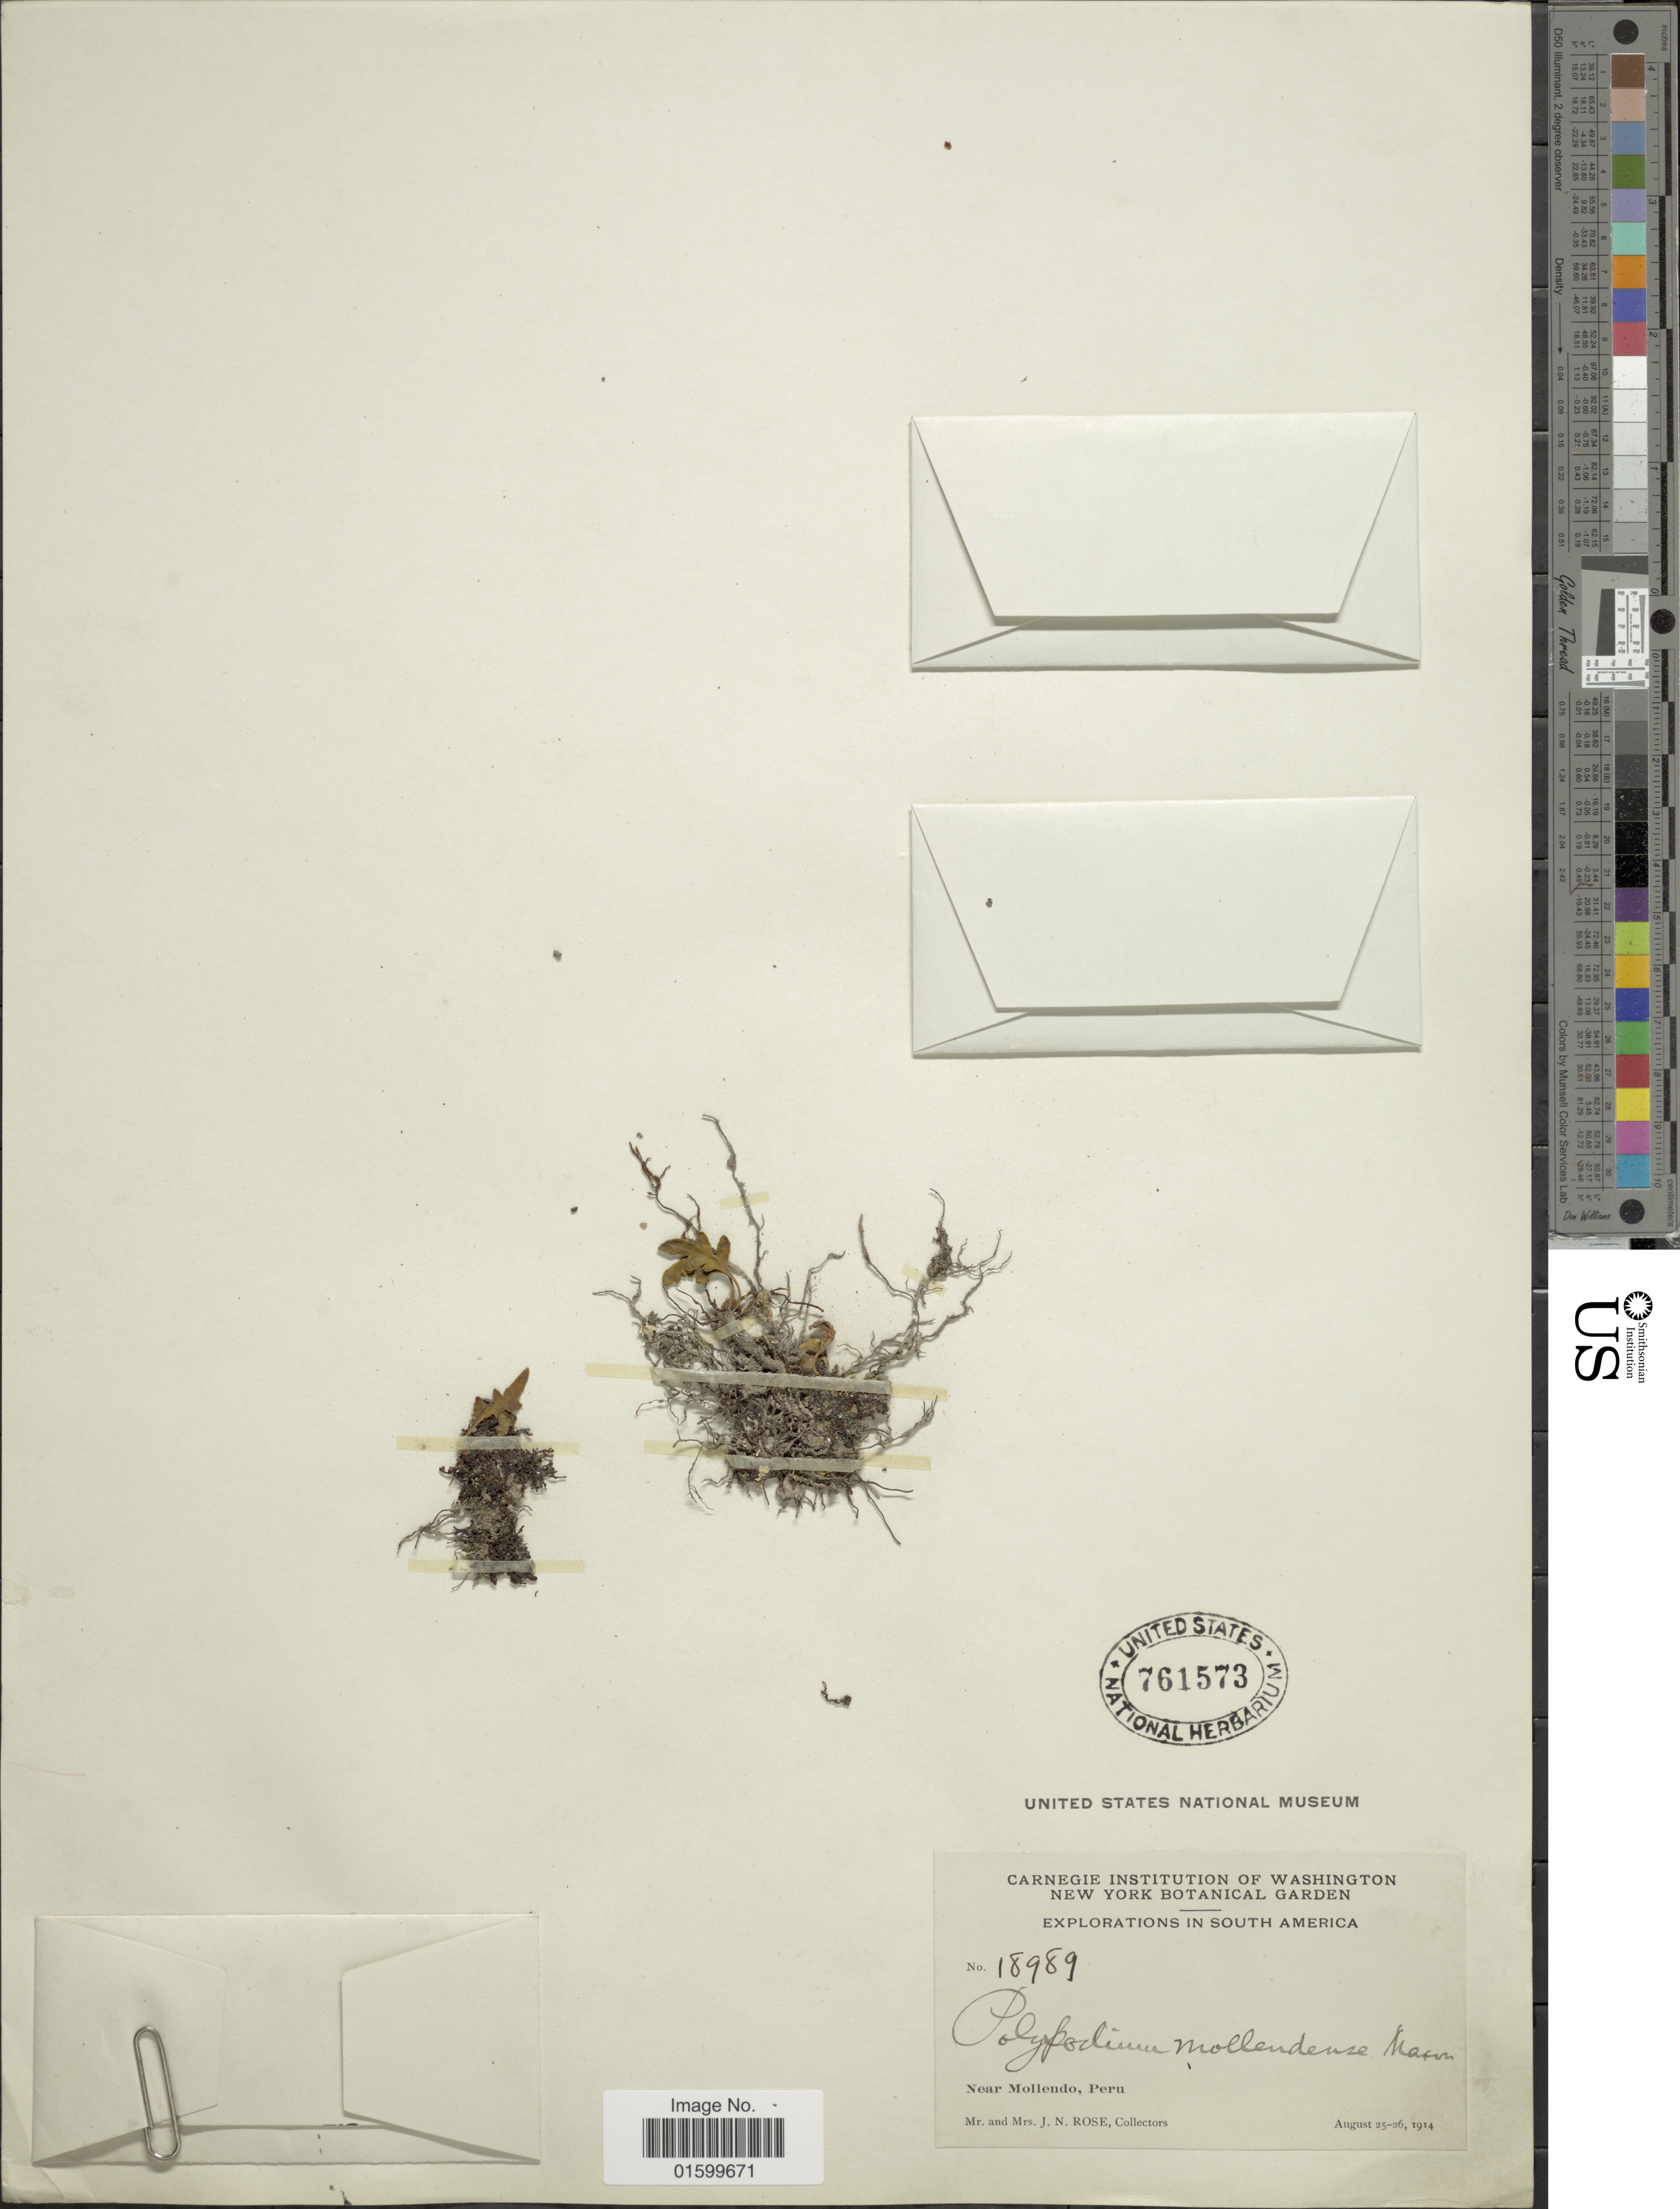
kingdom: Plantae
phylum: Tracheophyta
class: Polypodiopsida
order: Polypodiales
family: Polypodiaceae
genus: Pleopeltis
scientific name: Pleopeltis masafuerae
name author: (Phil.) de la Sota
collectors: J. N. Rose & L. B. Rose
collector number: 18989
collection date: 1914-08-25/1914-08-26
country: Peru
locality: Near Mollendo, Peru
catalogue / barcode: US 761573